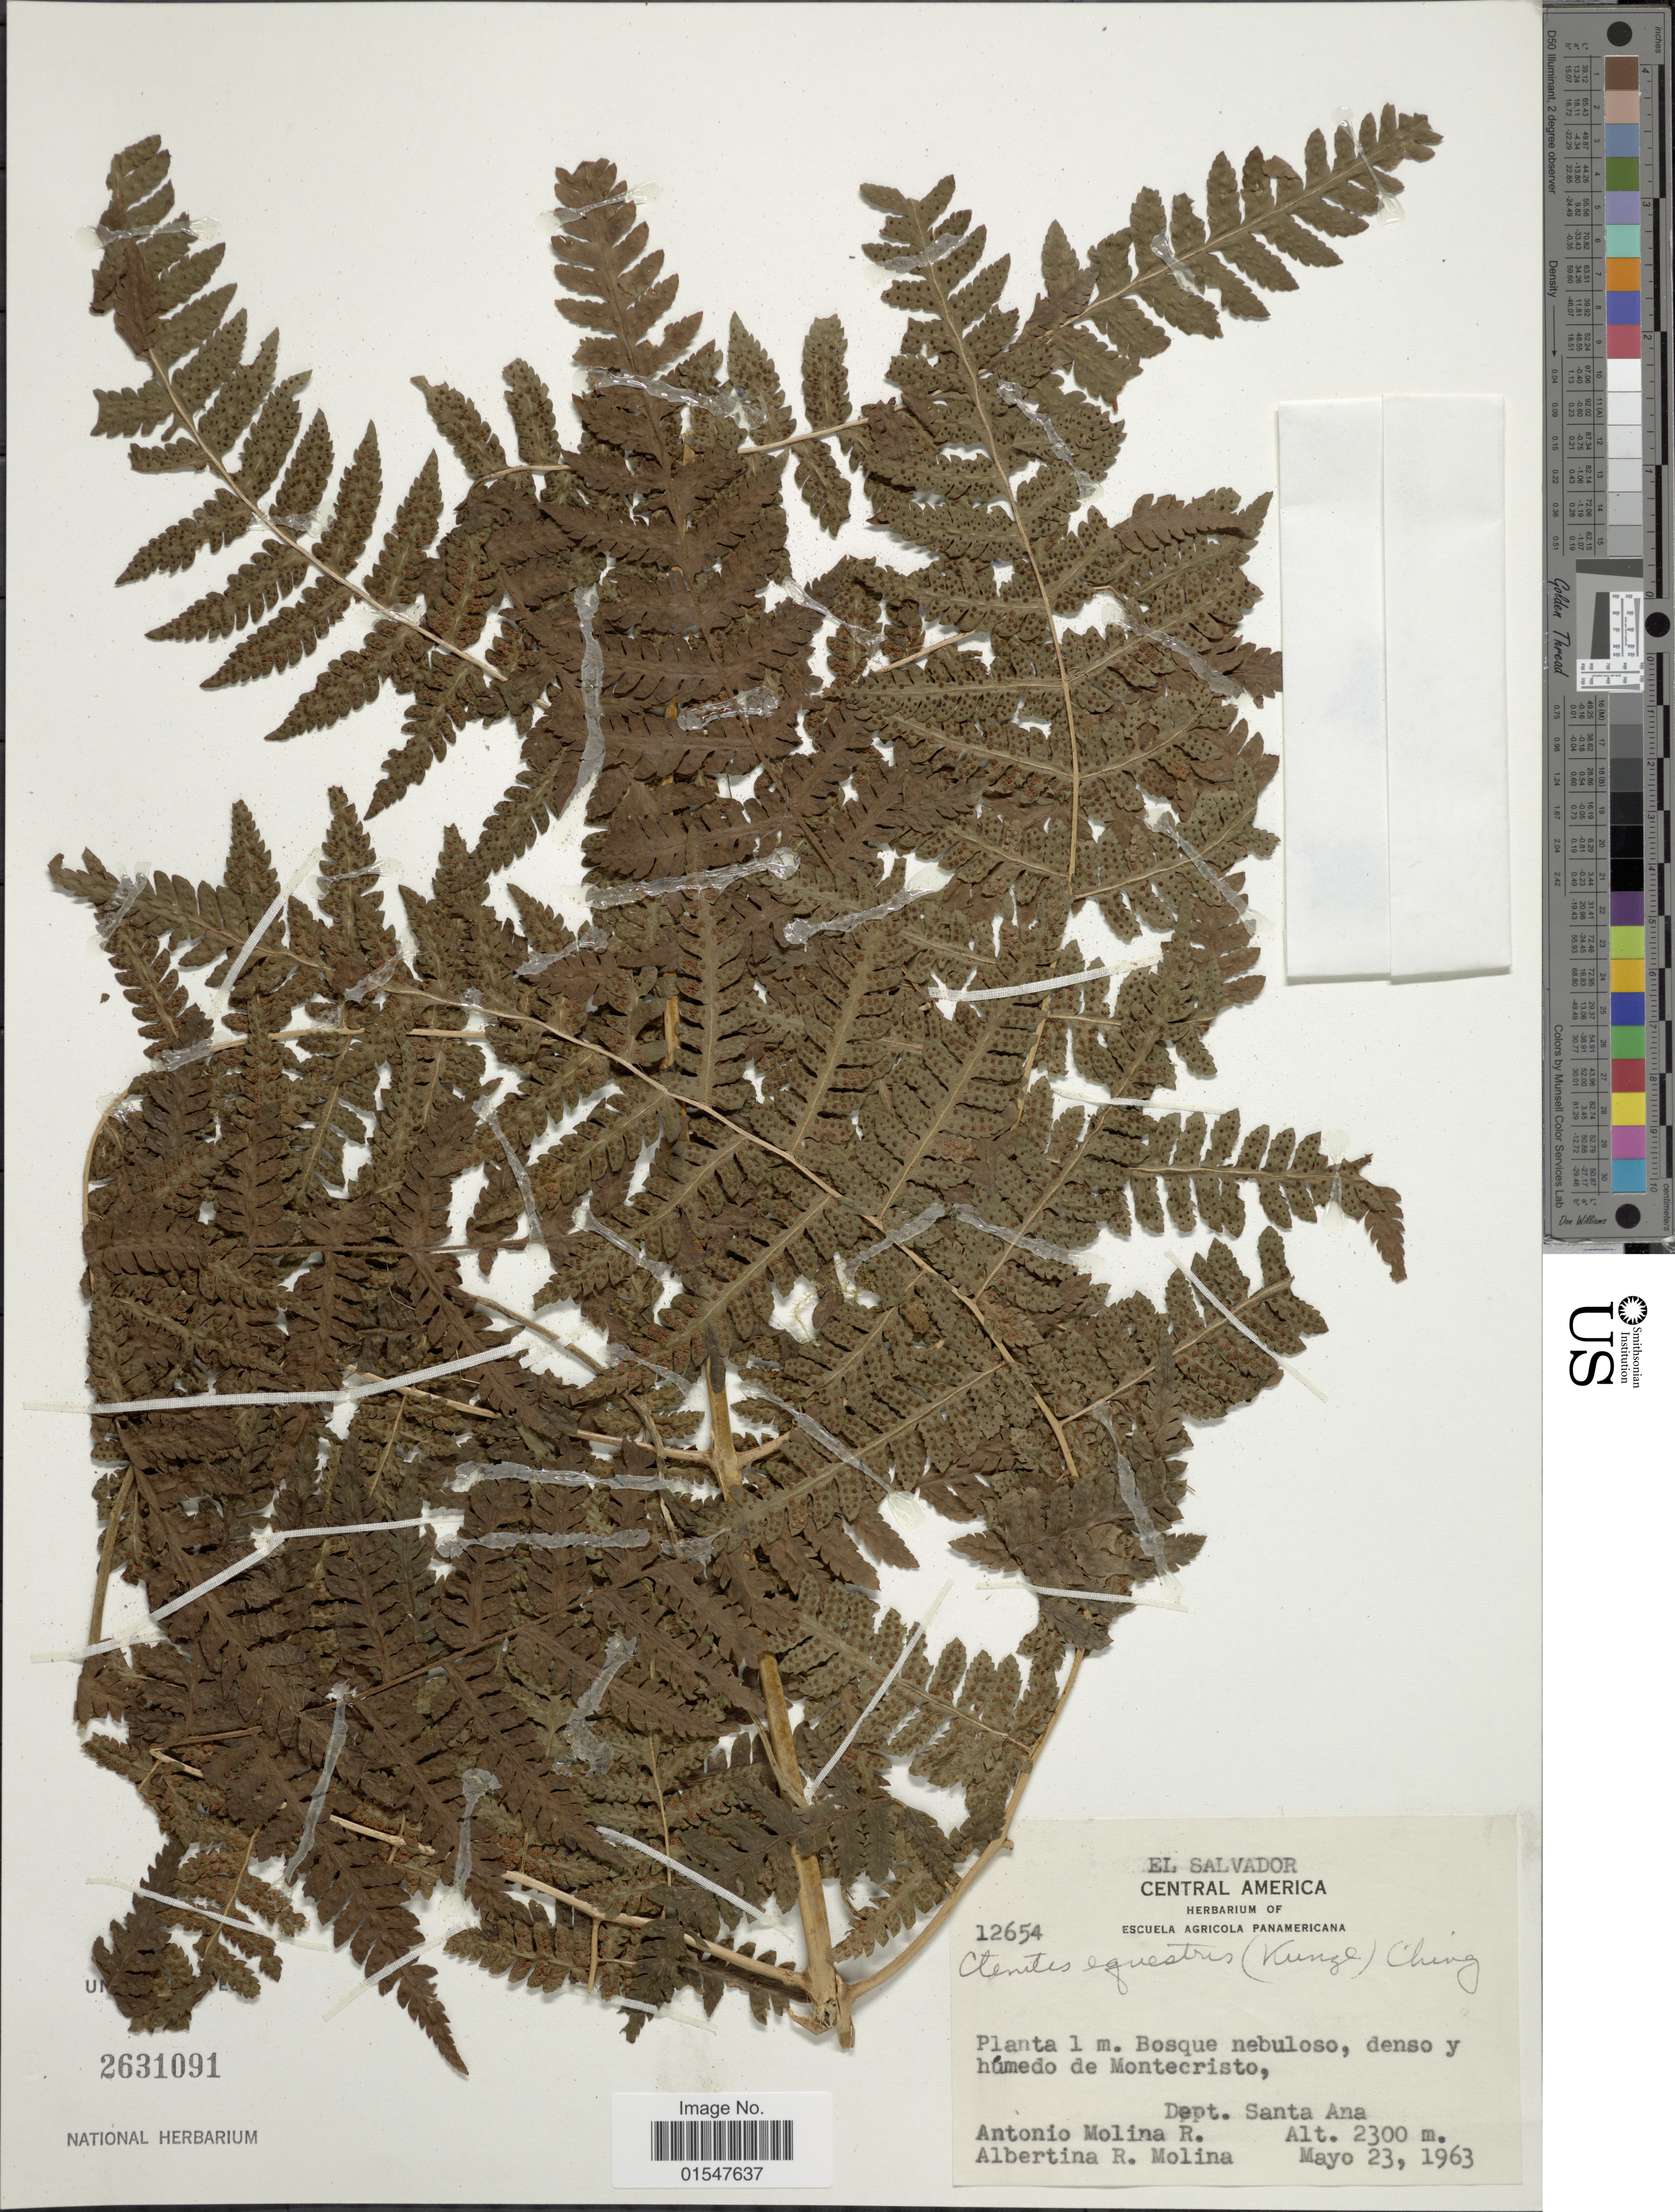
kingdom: Plantae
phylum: Tracheophyta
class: Polypodiopsida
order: Polypodiales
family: Dryopteridaceae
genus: Ctenitis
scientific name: Ctenitis equestris var. equestris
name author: (Kunze) Ching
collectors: A. R. Molina & A. R. Molina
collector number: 12654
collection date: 1963-05-23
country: El Salvador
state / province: Santa Ana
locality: Bosque nebuloso, denso y humedo de Montecristo, Dept. Santa Ana.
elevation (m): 2300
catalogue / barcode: US 2631091